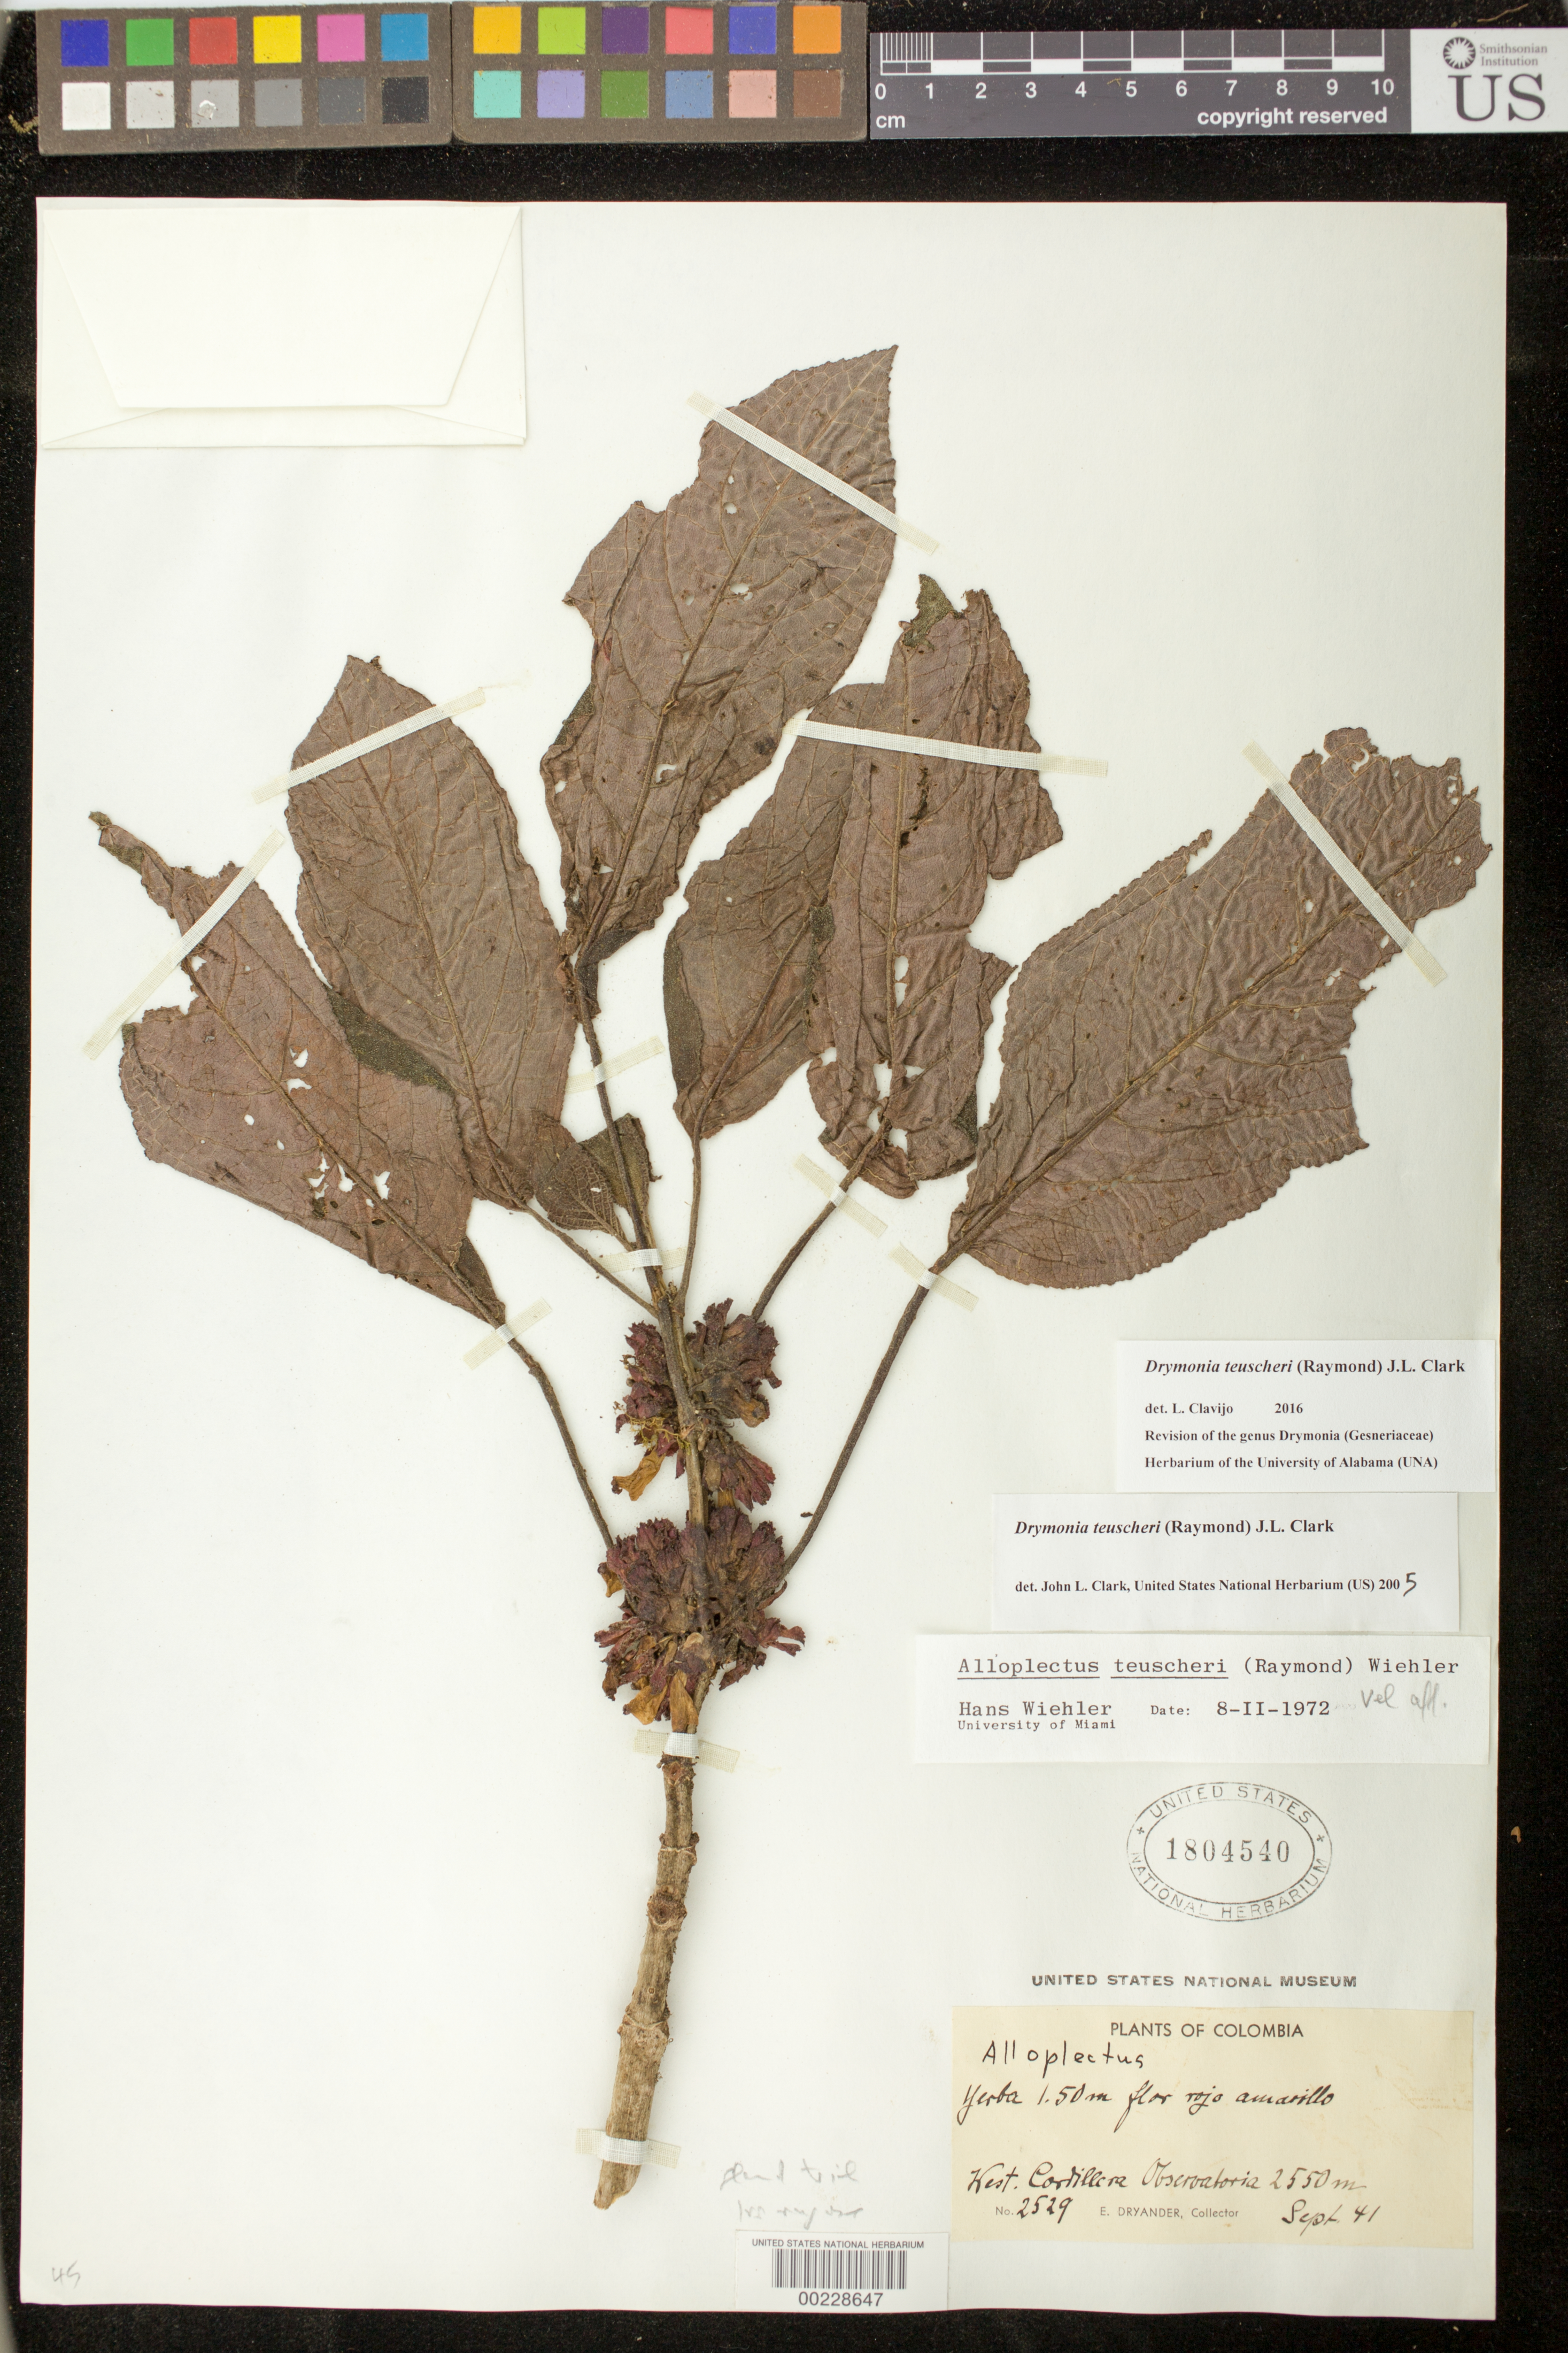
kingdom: Plantae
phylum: Tracheophyta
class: Magnoliopsida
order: Lamiales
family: Gesneriaceae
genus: Drymonia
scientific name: Drymonia teuscheri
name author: (Raymond) J.L. Clark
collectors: E. I. Dryander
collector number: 2529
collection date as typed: Sep 1941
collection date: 1941-09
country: Colombia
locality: West Cordillera observatoria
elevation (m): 2550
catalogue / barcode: US 1804540